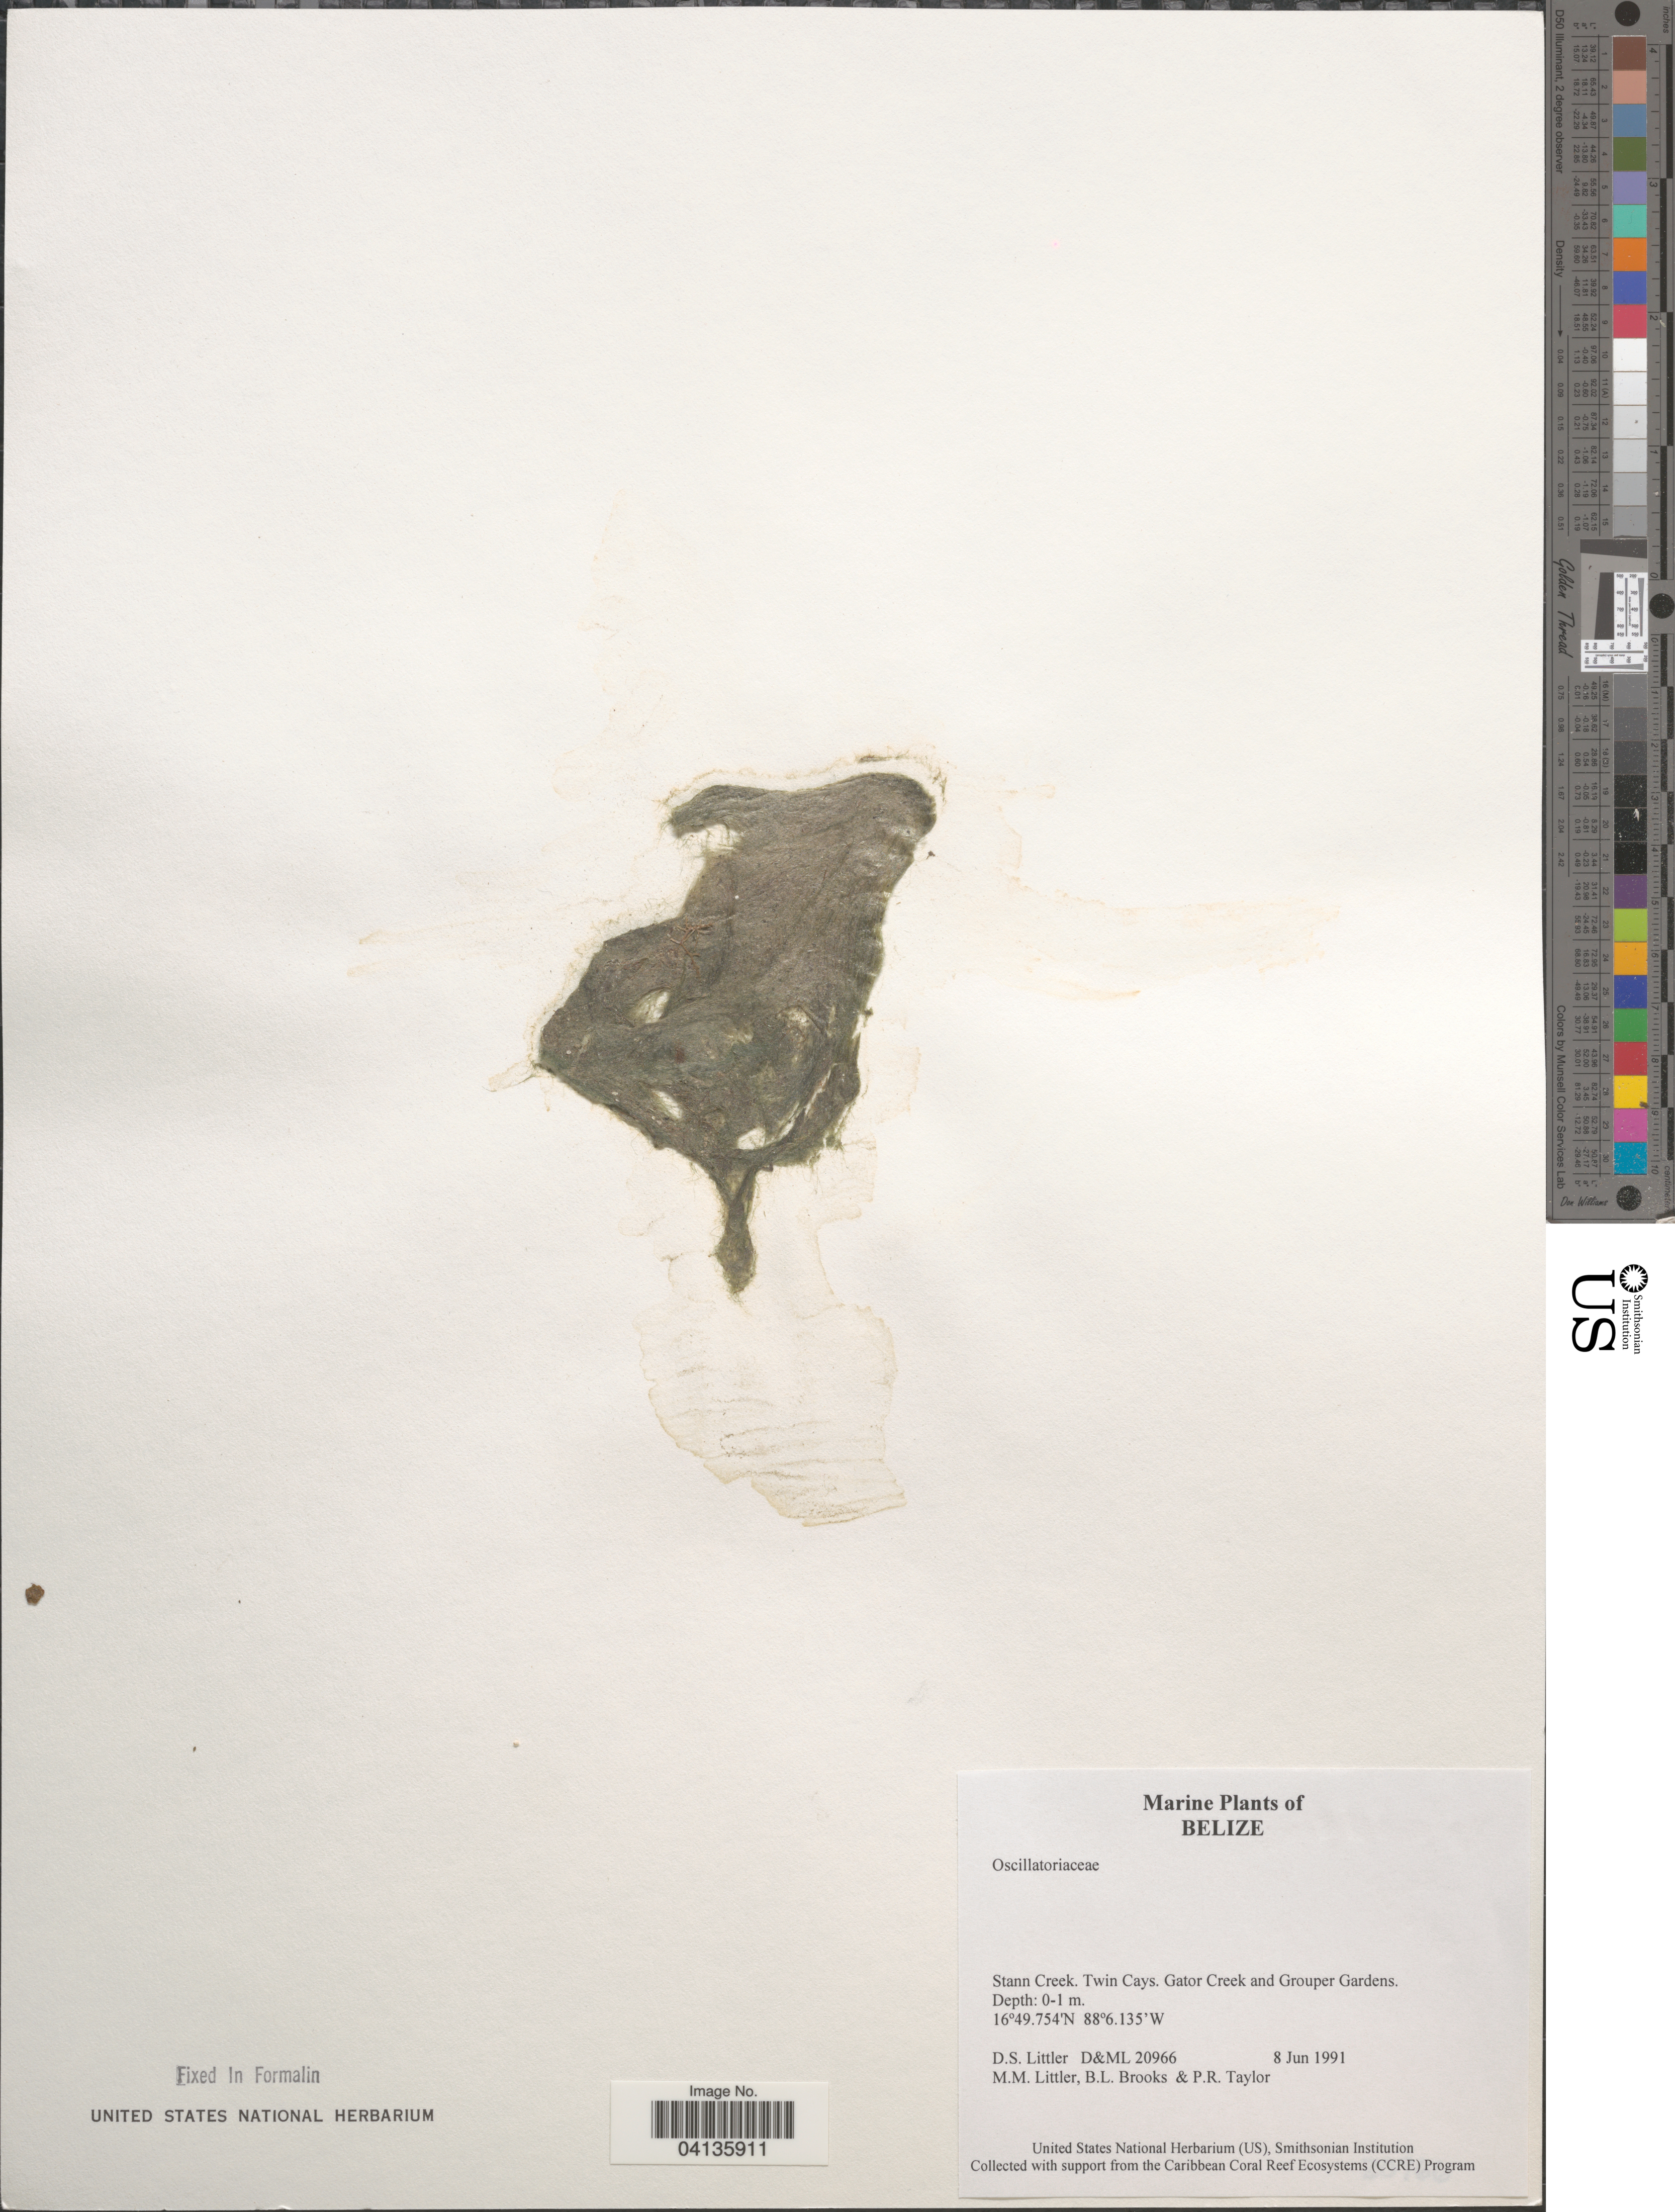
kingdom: Bacteria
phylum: Cyanobacteria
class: Cyanobacteriia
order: Cyanobacteriales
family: Oscillatoriaceae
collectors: D. S. Littler, B. Brooks & P. R. Taylor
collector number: D&ML 20966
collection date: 1991-06-08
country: Belize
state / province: Stann Creek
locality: Twin Cays. Gator Creek and Grouper Gardens.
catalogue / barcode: US 238735